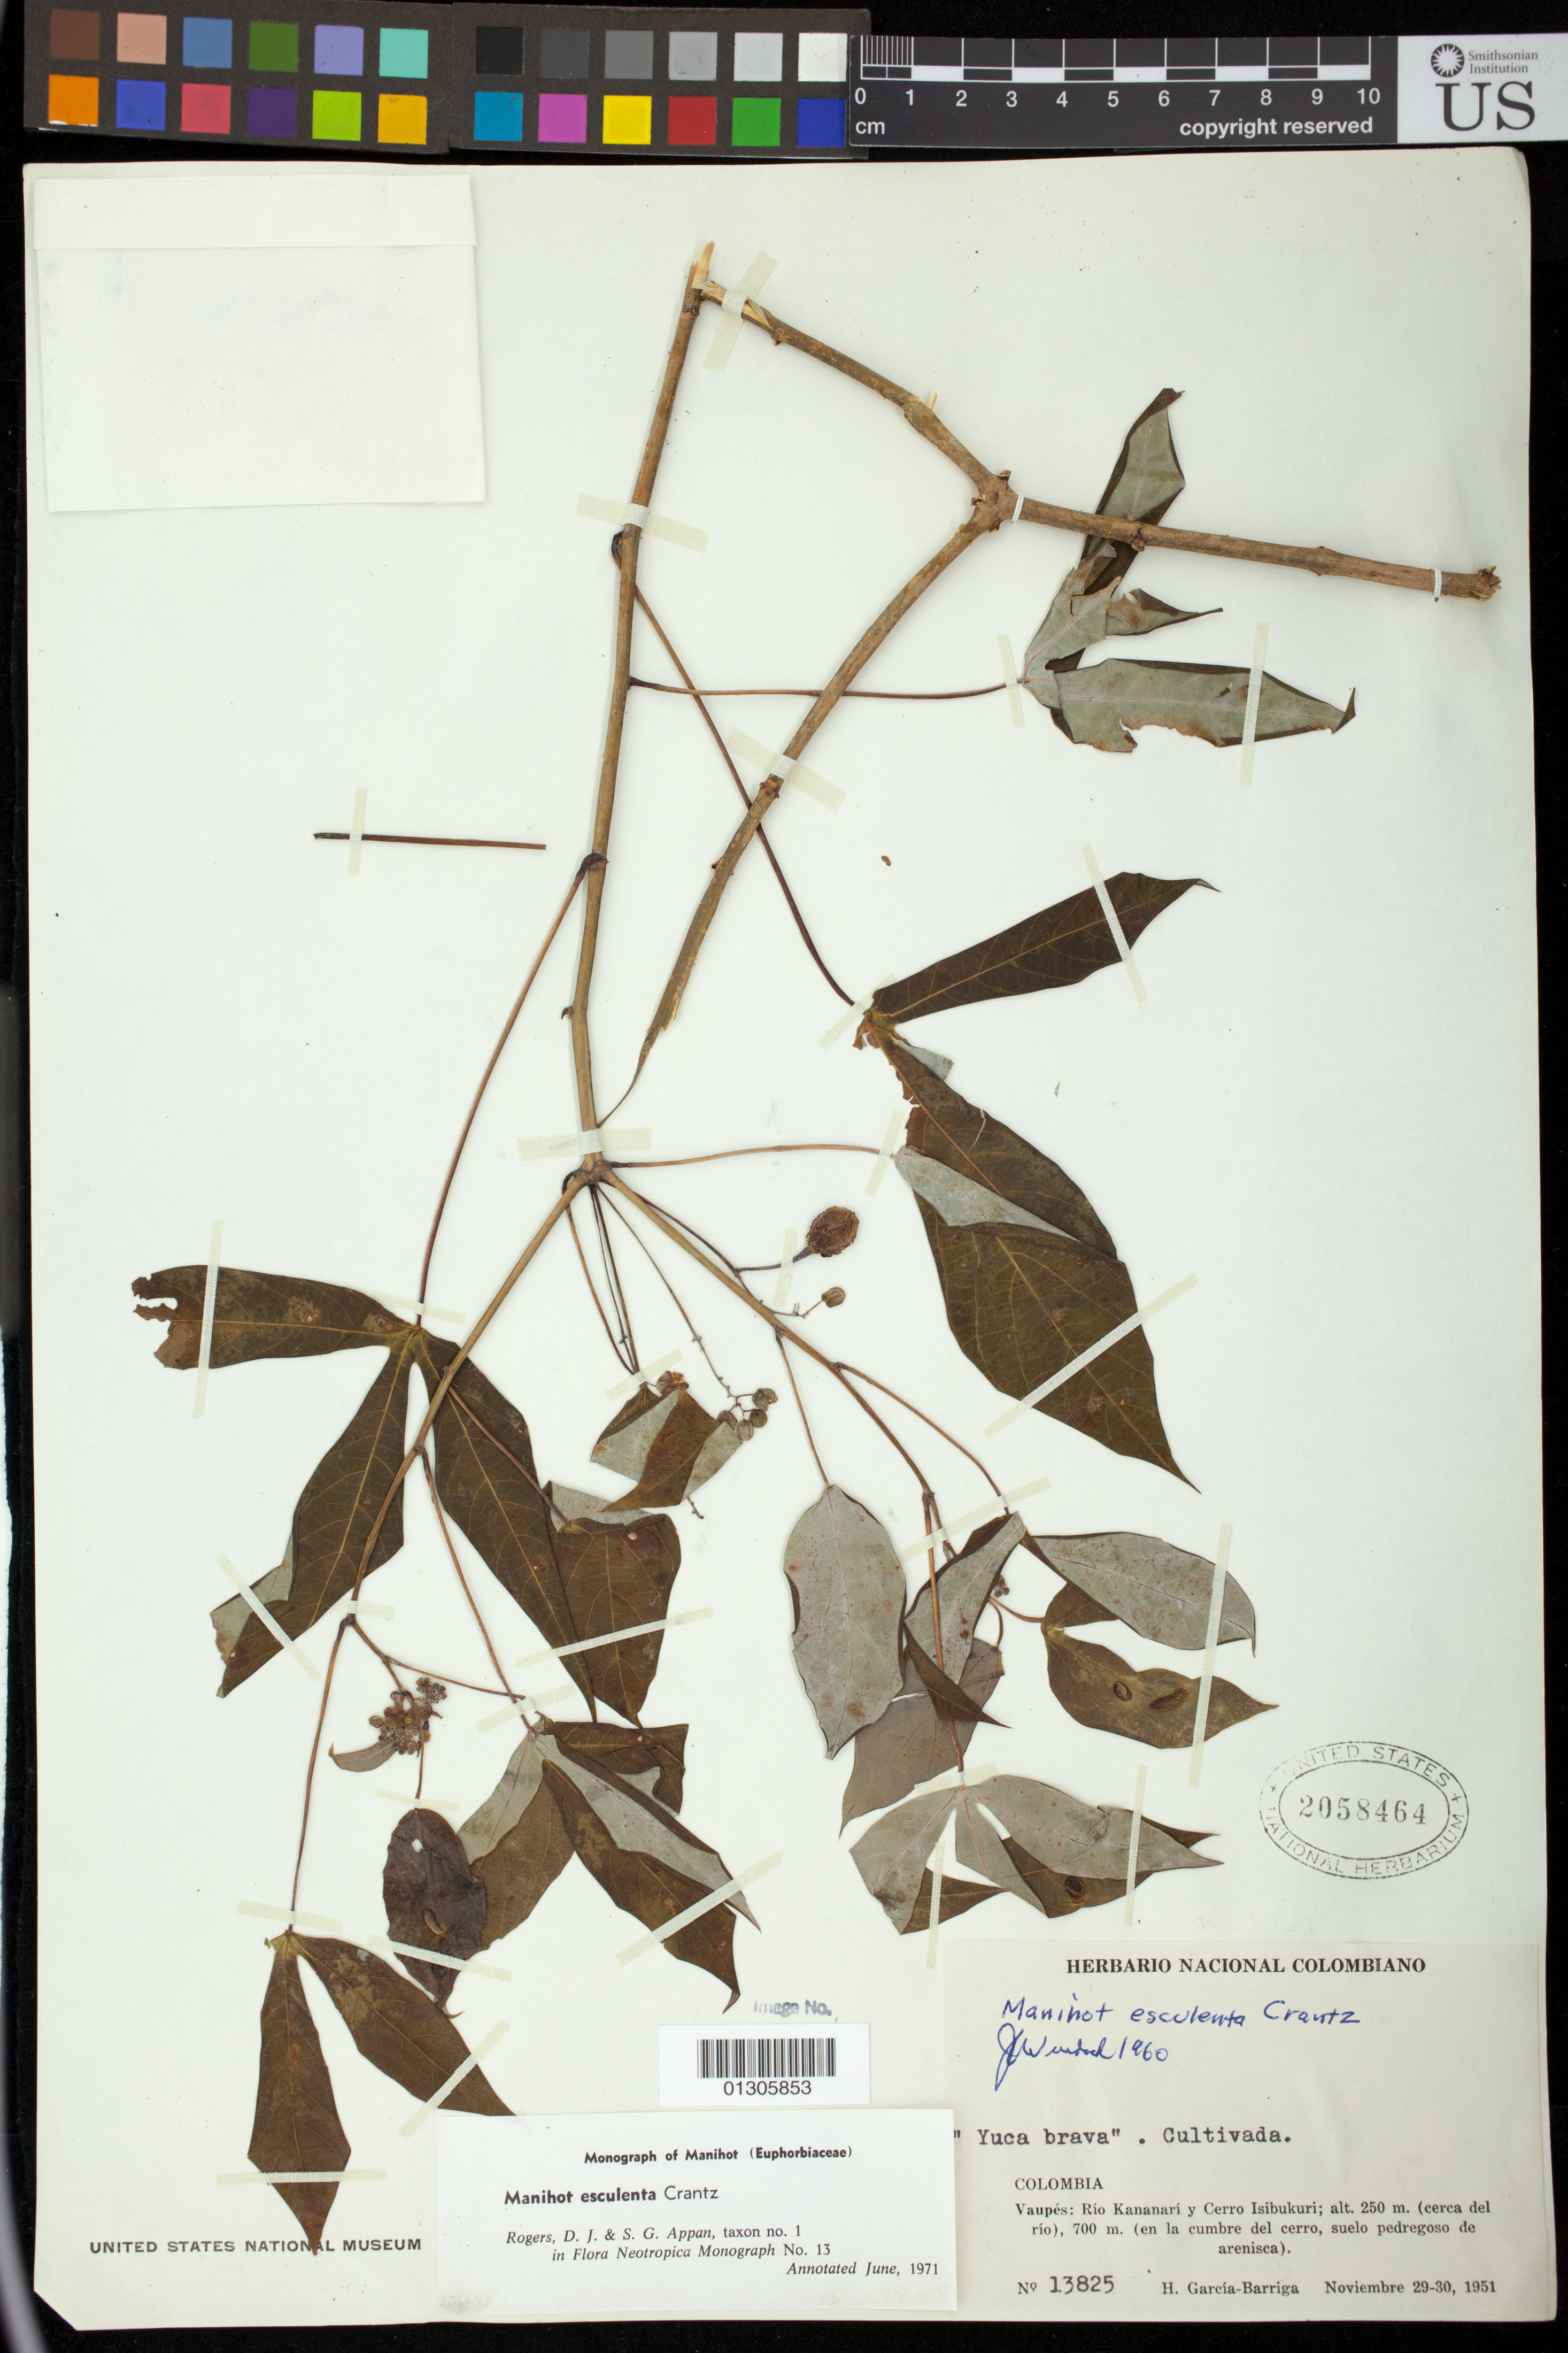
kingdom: Plantae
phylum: Tracheophyta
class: Magnoliopsida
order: Malpighiales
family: Euphorbiaceae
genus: Manihot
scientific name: Manihot esculenta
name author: Crantz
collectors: H. García Barriga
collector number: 13825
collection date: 1951-11-29/1951-11-30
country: Colombia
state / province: Vaupés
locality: Rio Kananari y Cerro Isibukuri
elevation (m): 250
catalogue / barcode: US 2058464